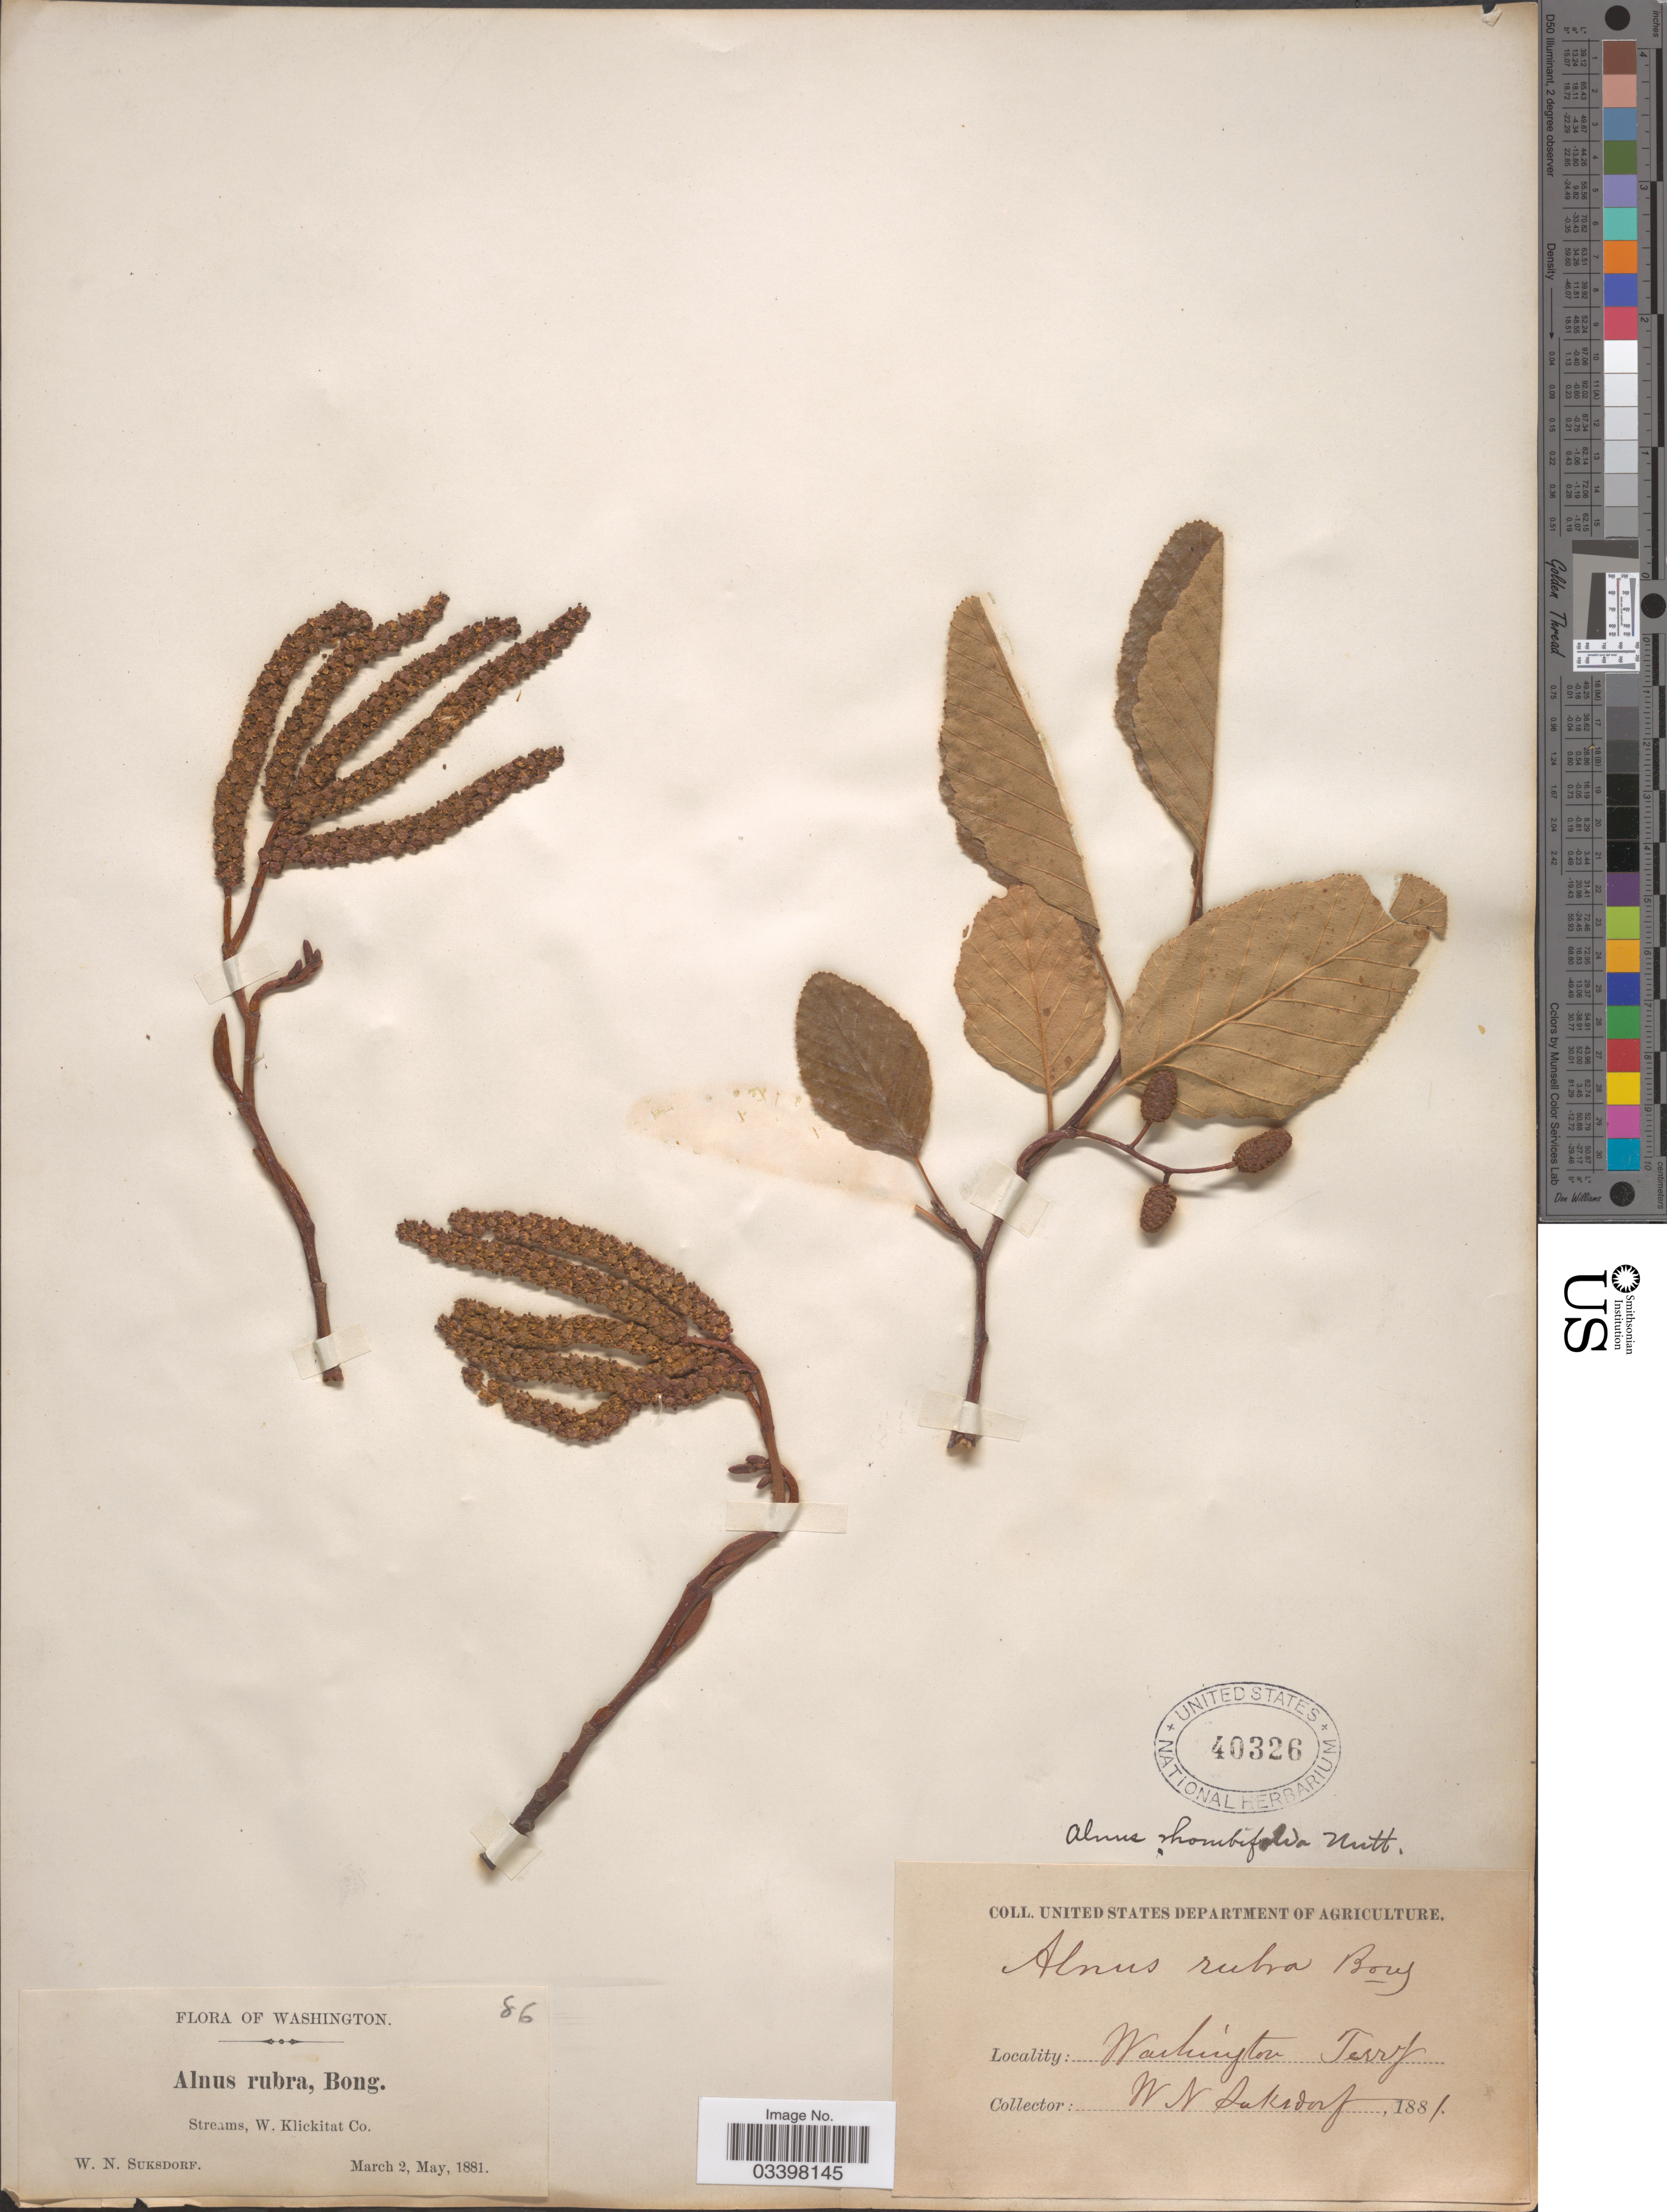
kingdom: Plantae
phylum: Tracheophyta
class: Magnoliopsida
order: Fagales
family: Betulaceae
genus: Alnus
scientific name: Alnus rhombifolia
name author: Nutt.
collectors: W. N. Suksdorf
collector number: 86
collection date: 1881-03-02/1881-05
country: United States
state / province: Washington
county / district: Klickitat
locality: Streams, W. Klickitat Co. Washington Terry.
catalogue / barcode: US 40326